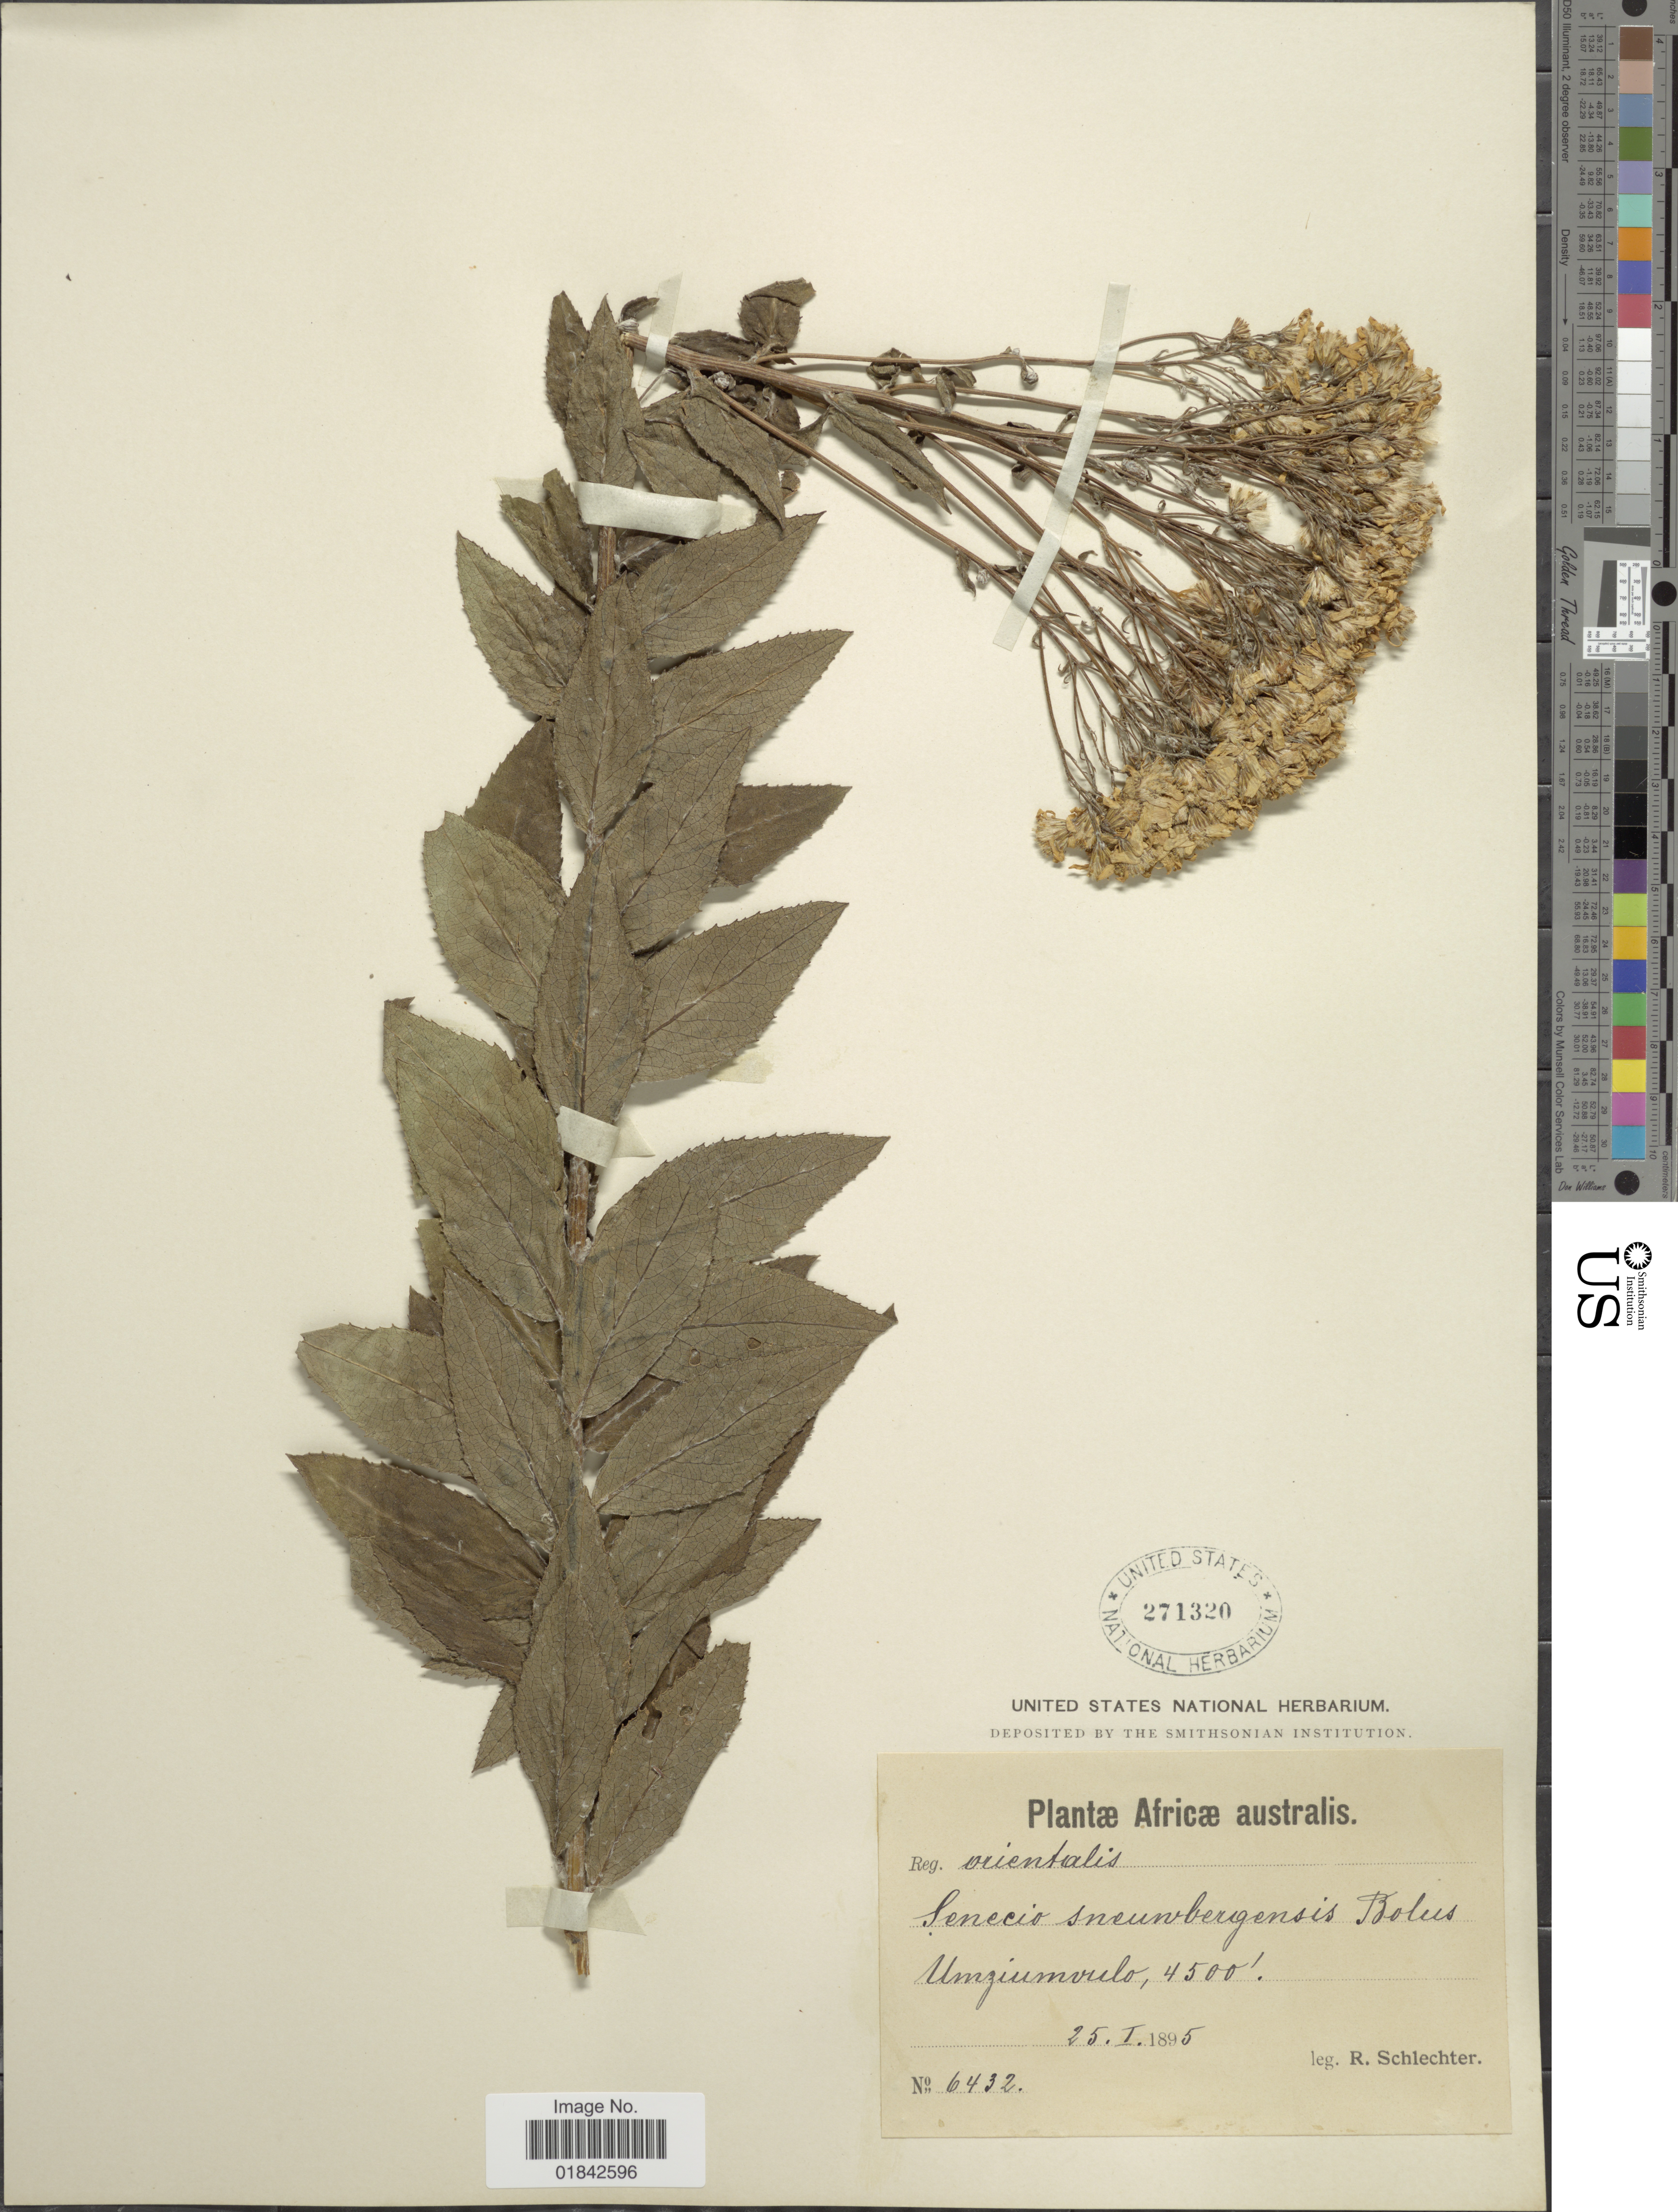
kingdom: Plantae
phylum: Tracheophyta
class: Magnoliopsida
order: Asterales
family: Asteraceae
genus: Senecio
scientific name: Senecio sneeuwbergensis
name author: Bolus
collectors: F. R. R. Schlechter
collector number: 6432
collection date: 1895-01-25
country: South Africa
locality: Africae australis, Umziumvulo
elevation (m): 1372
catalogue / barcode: US 271320